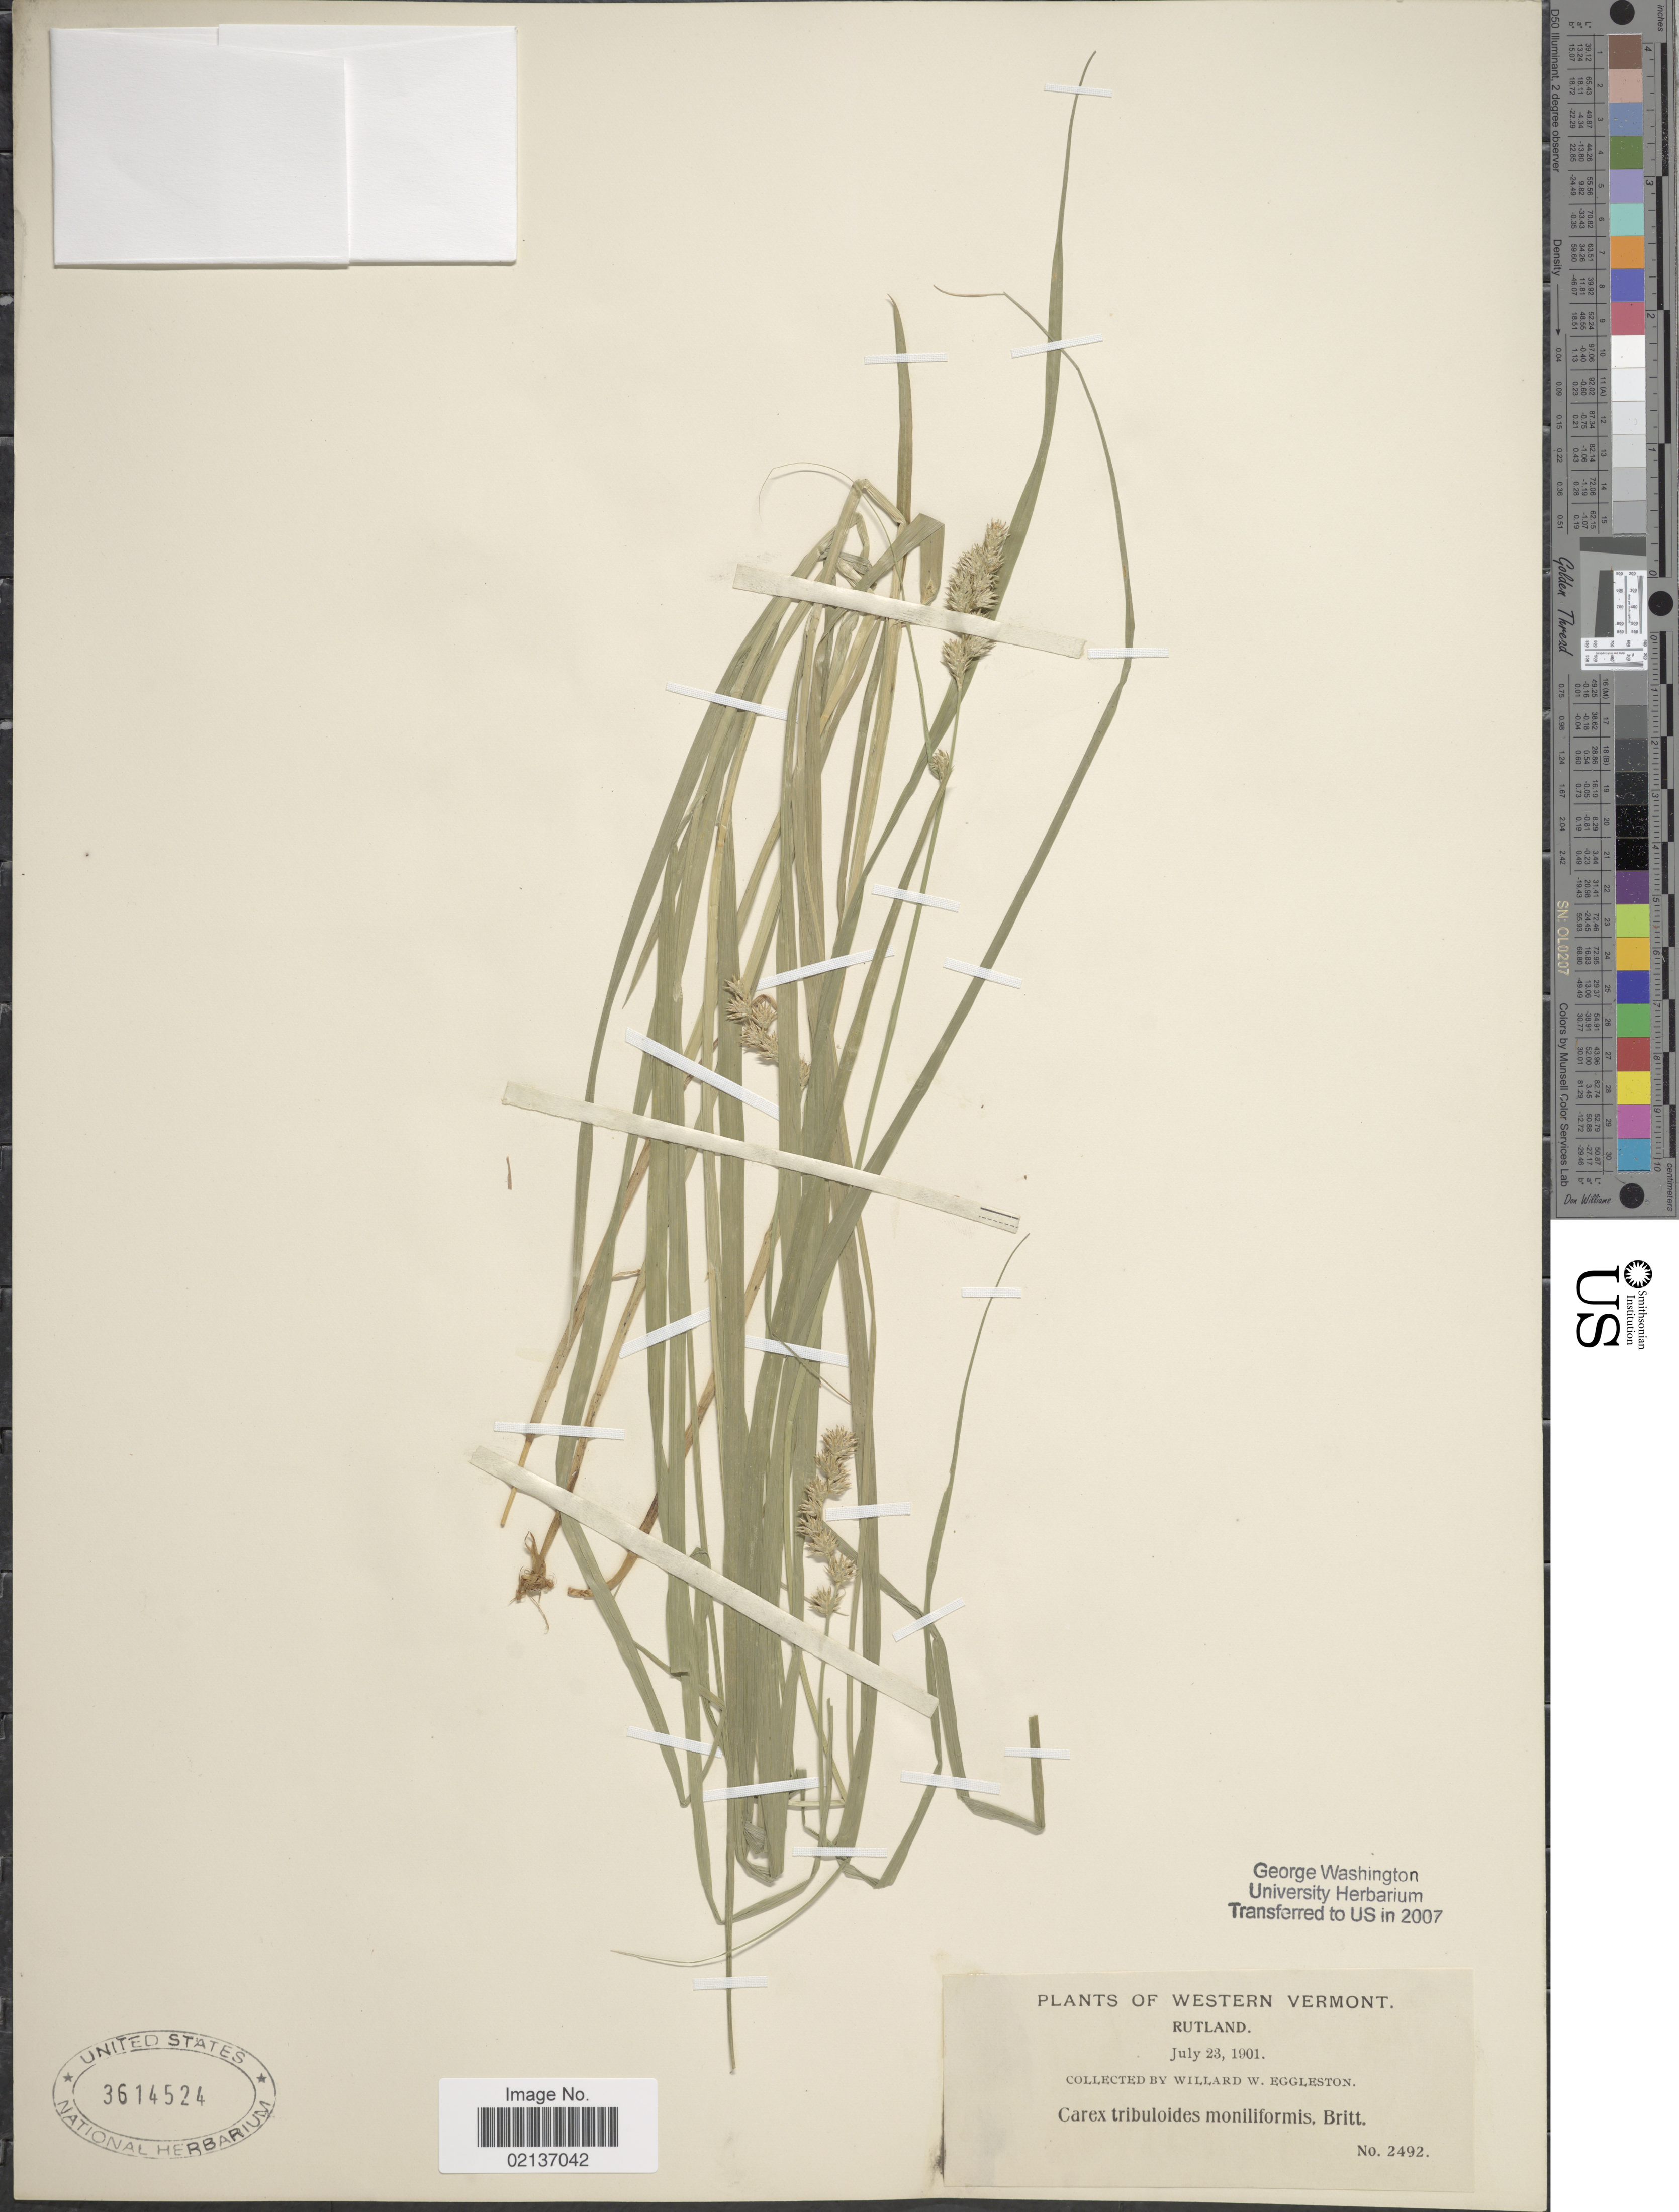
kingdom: Plantae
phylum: Tracheophyta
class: Liliopsida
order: Poales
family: Cyperaceae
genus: Carex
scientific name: Carex tribuloides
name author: Wahlenb.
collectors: W. W. Eggleston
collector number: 2492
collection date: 1901-07-23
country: United States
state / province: Vermont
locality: Western Vermont, Rutland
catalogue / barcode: US 3614524